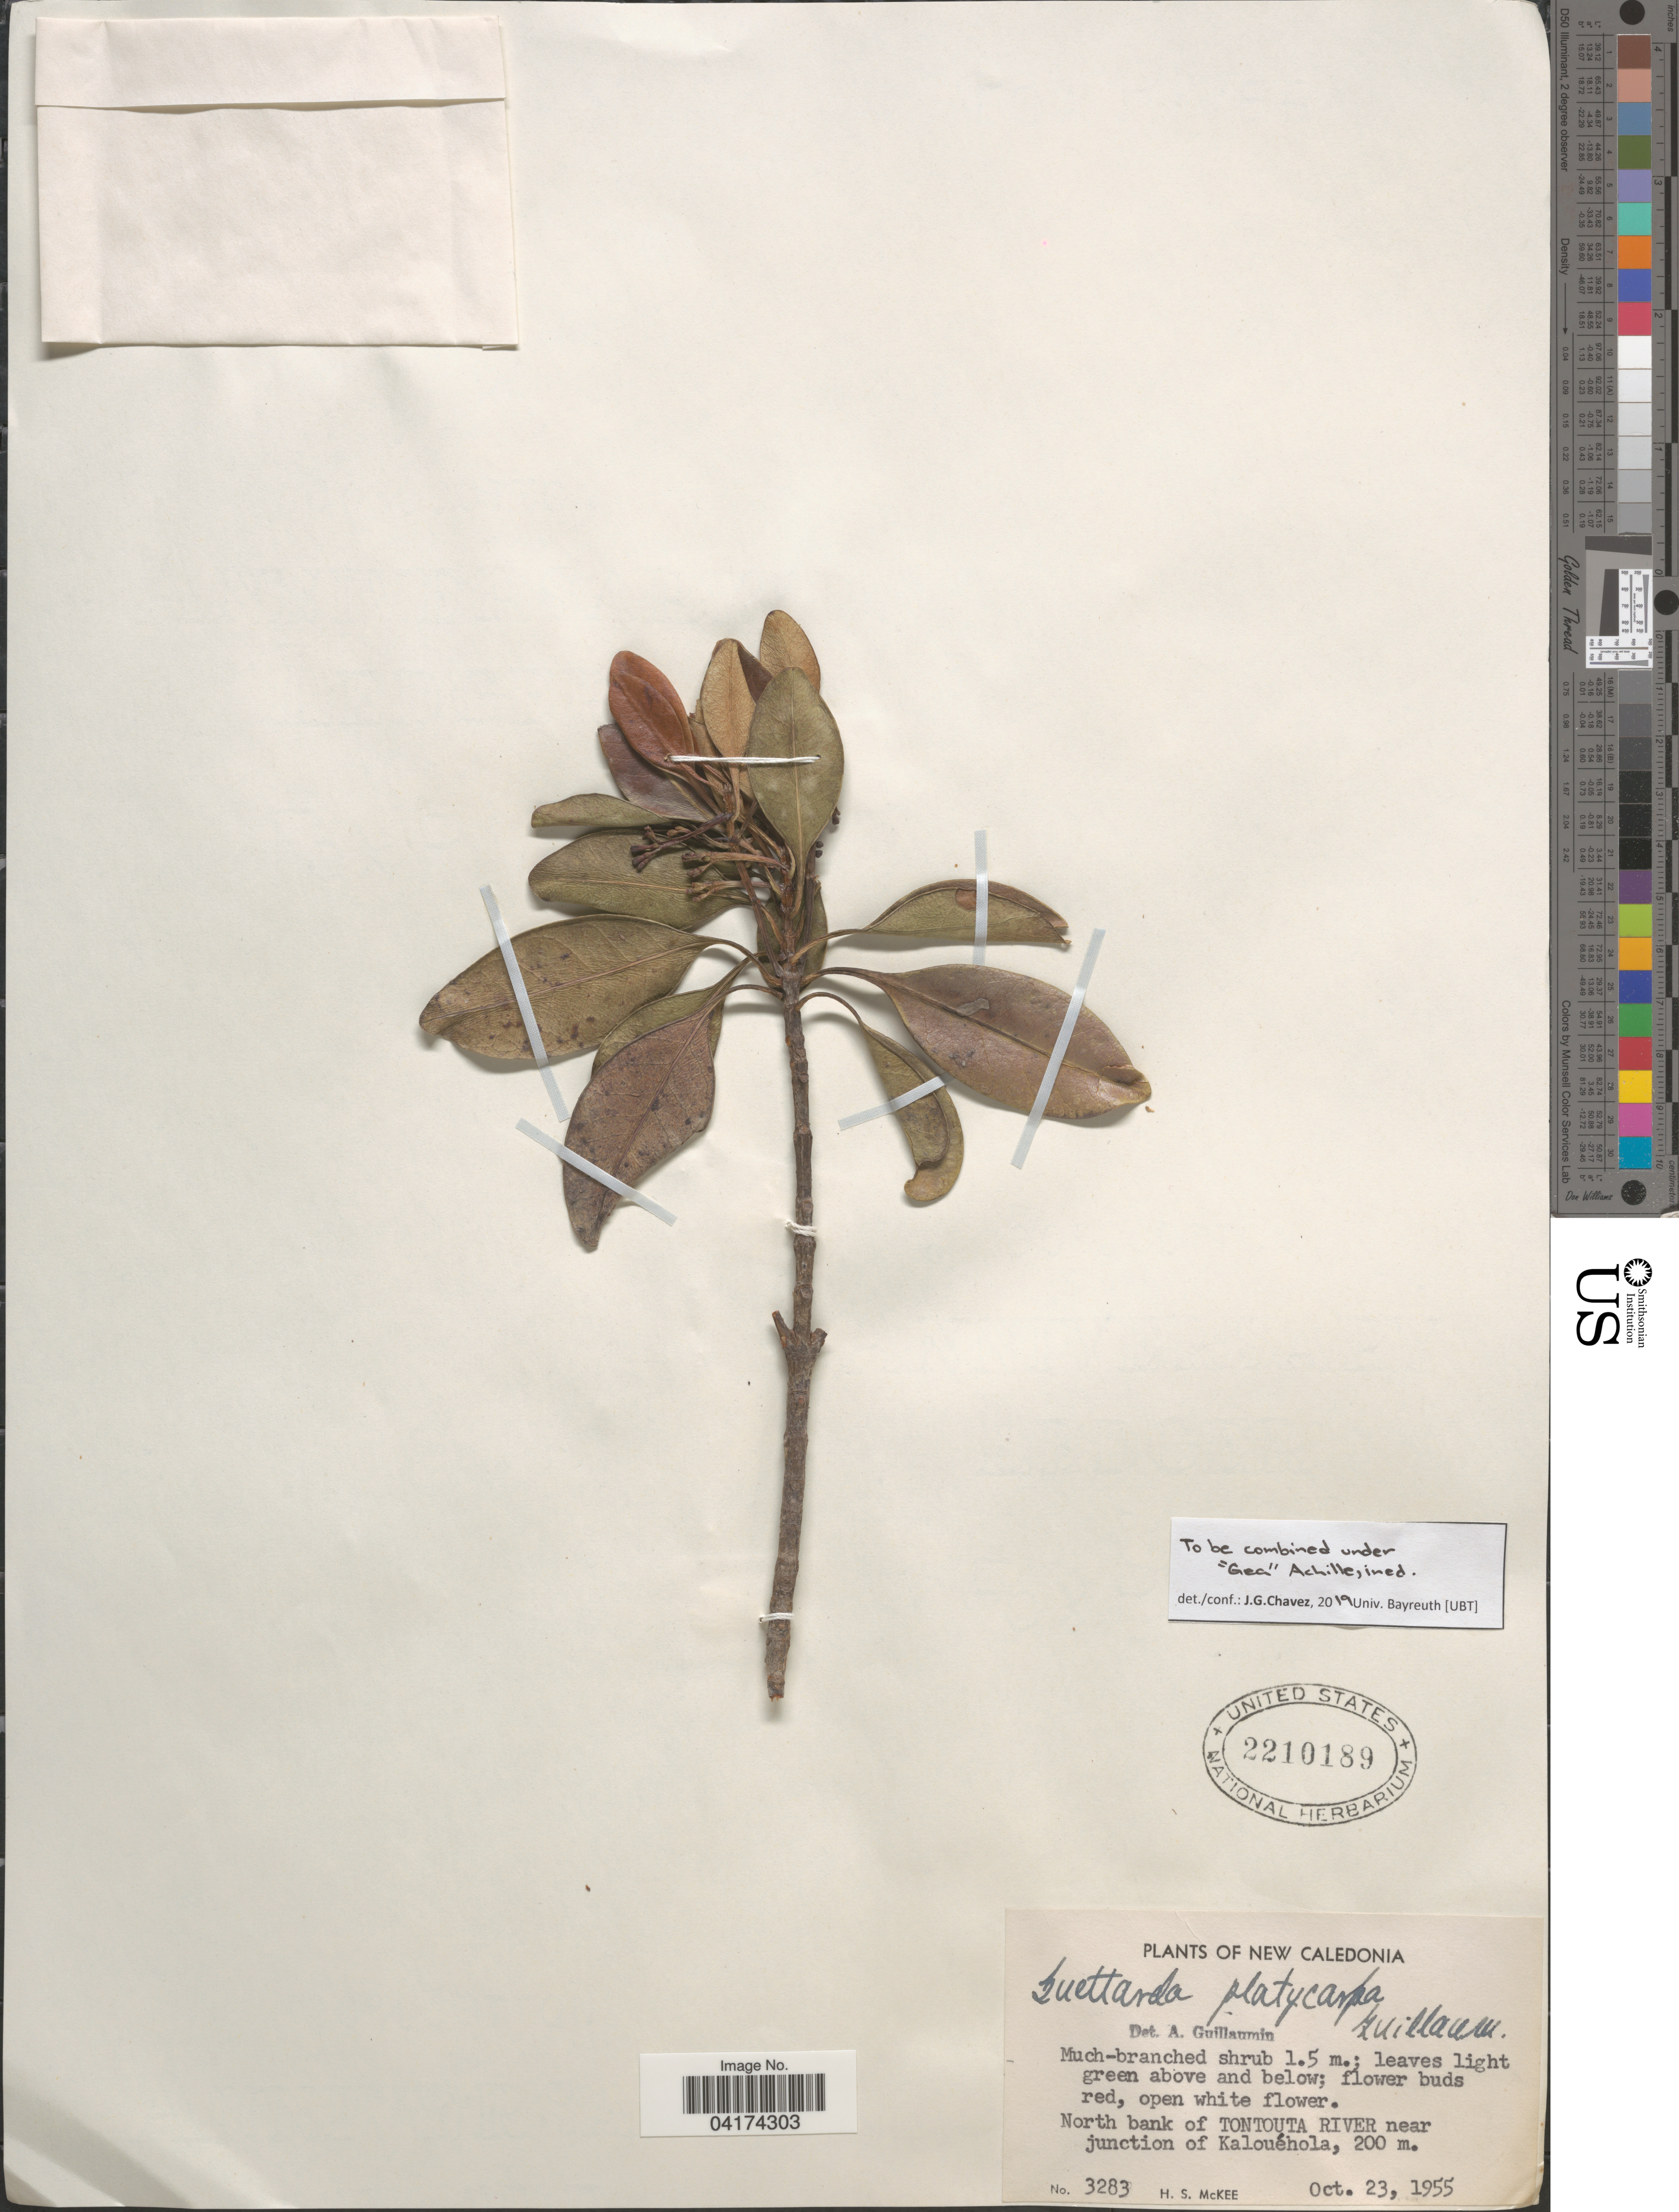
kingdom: Plantae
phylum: Tracheophyta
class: Magnoliopsida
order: Gentianales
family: Rubiaceae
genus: Guettarda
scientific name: Guettarda platycarpa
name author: (Montrouz.) Guillaumin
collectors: H. S. McKee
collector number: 3283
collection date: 1955-10-23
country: New Caledonia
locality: North bank of Tontouta River near junction of Kalouéhola.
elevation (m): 200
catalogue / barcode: US 2210189